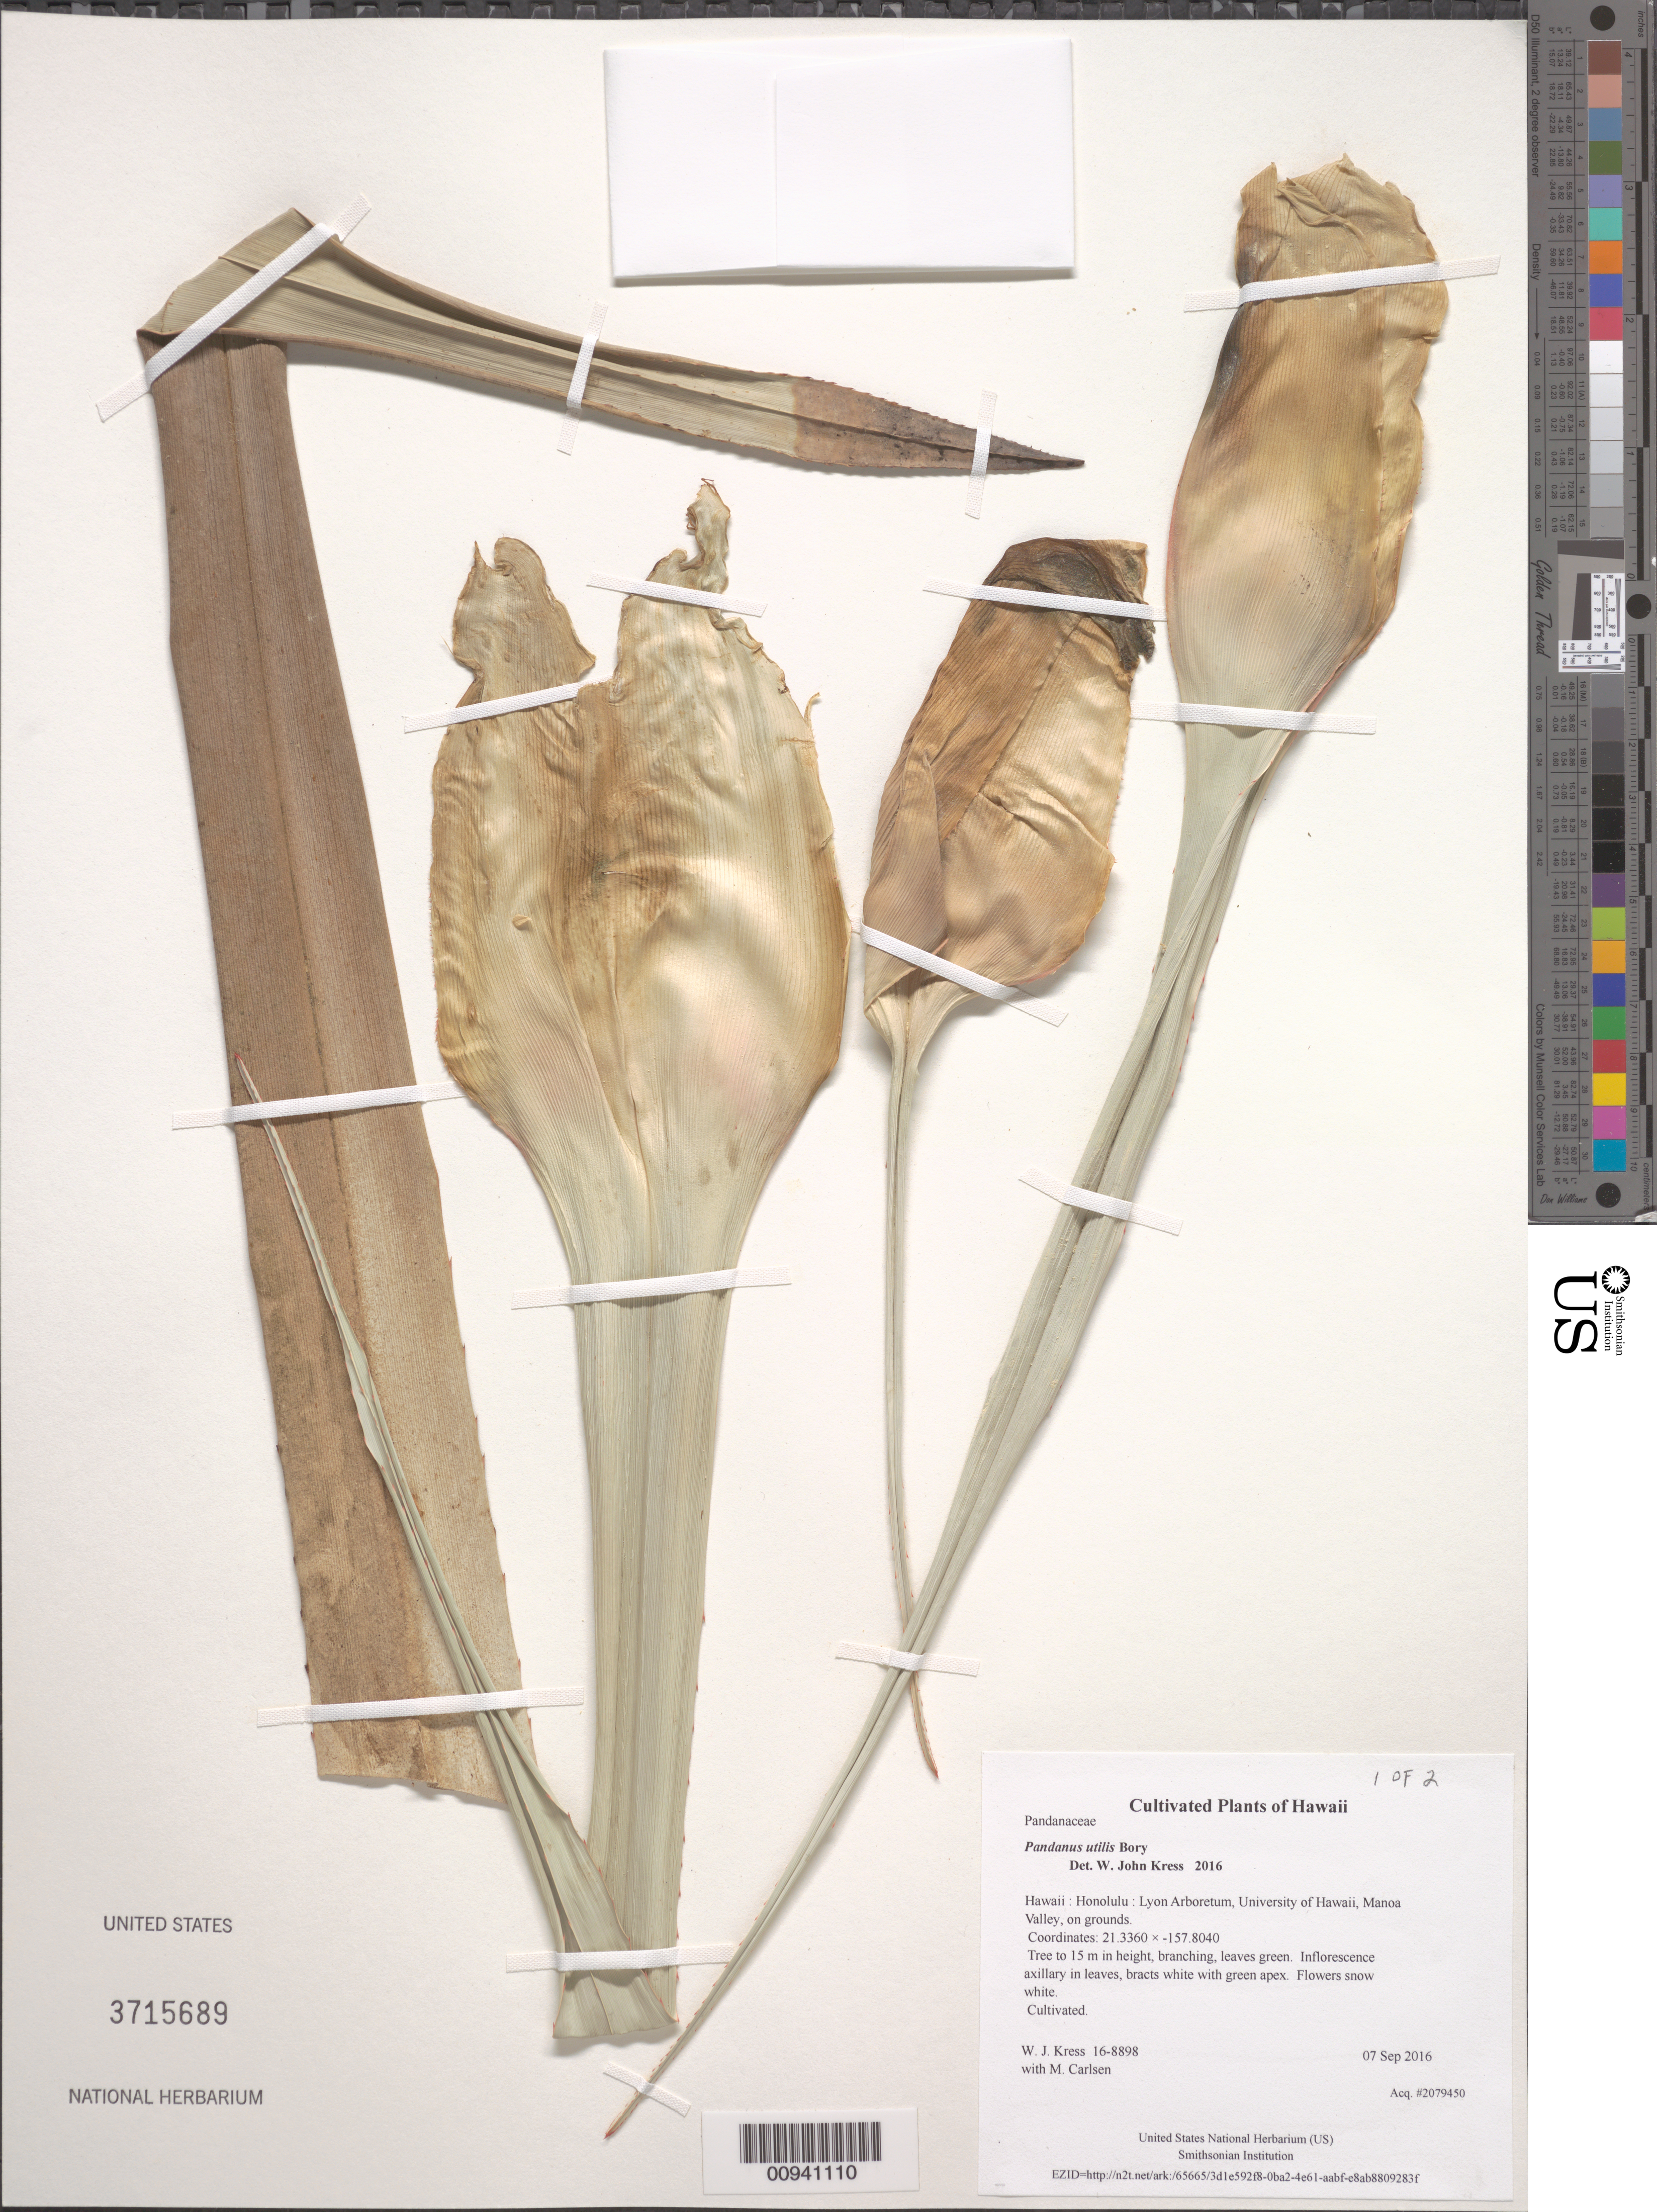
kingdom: Plantae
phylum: Tracheophyta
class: Liliopsida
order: Pandanales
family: Pandanaceae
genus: Pandanus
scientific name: Pandanus utilis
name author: Bory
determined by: Kress, W. J., (US), Smithsonian Institution - National Museum of Natural History (UNITED STATES)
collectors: W. J. Kress & M. M. Carlsen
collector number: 16-8898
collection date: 2016-09-07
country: United States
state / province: Hawaii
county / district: Honolulu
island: Oahu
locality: Lyon Arboretum, University of Hawaii, Manoa Valley, on grounds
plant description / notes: Frozen tissue stored in Biorepository at AG5NN77; dried tissue stored at AG5NN78.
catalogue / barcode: US 3715689